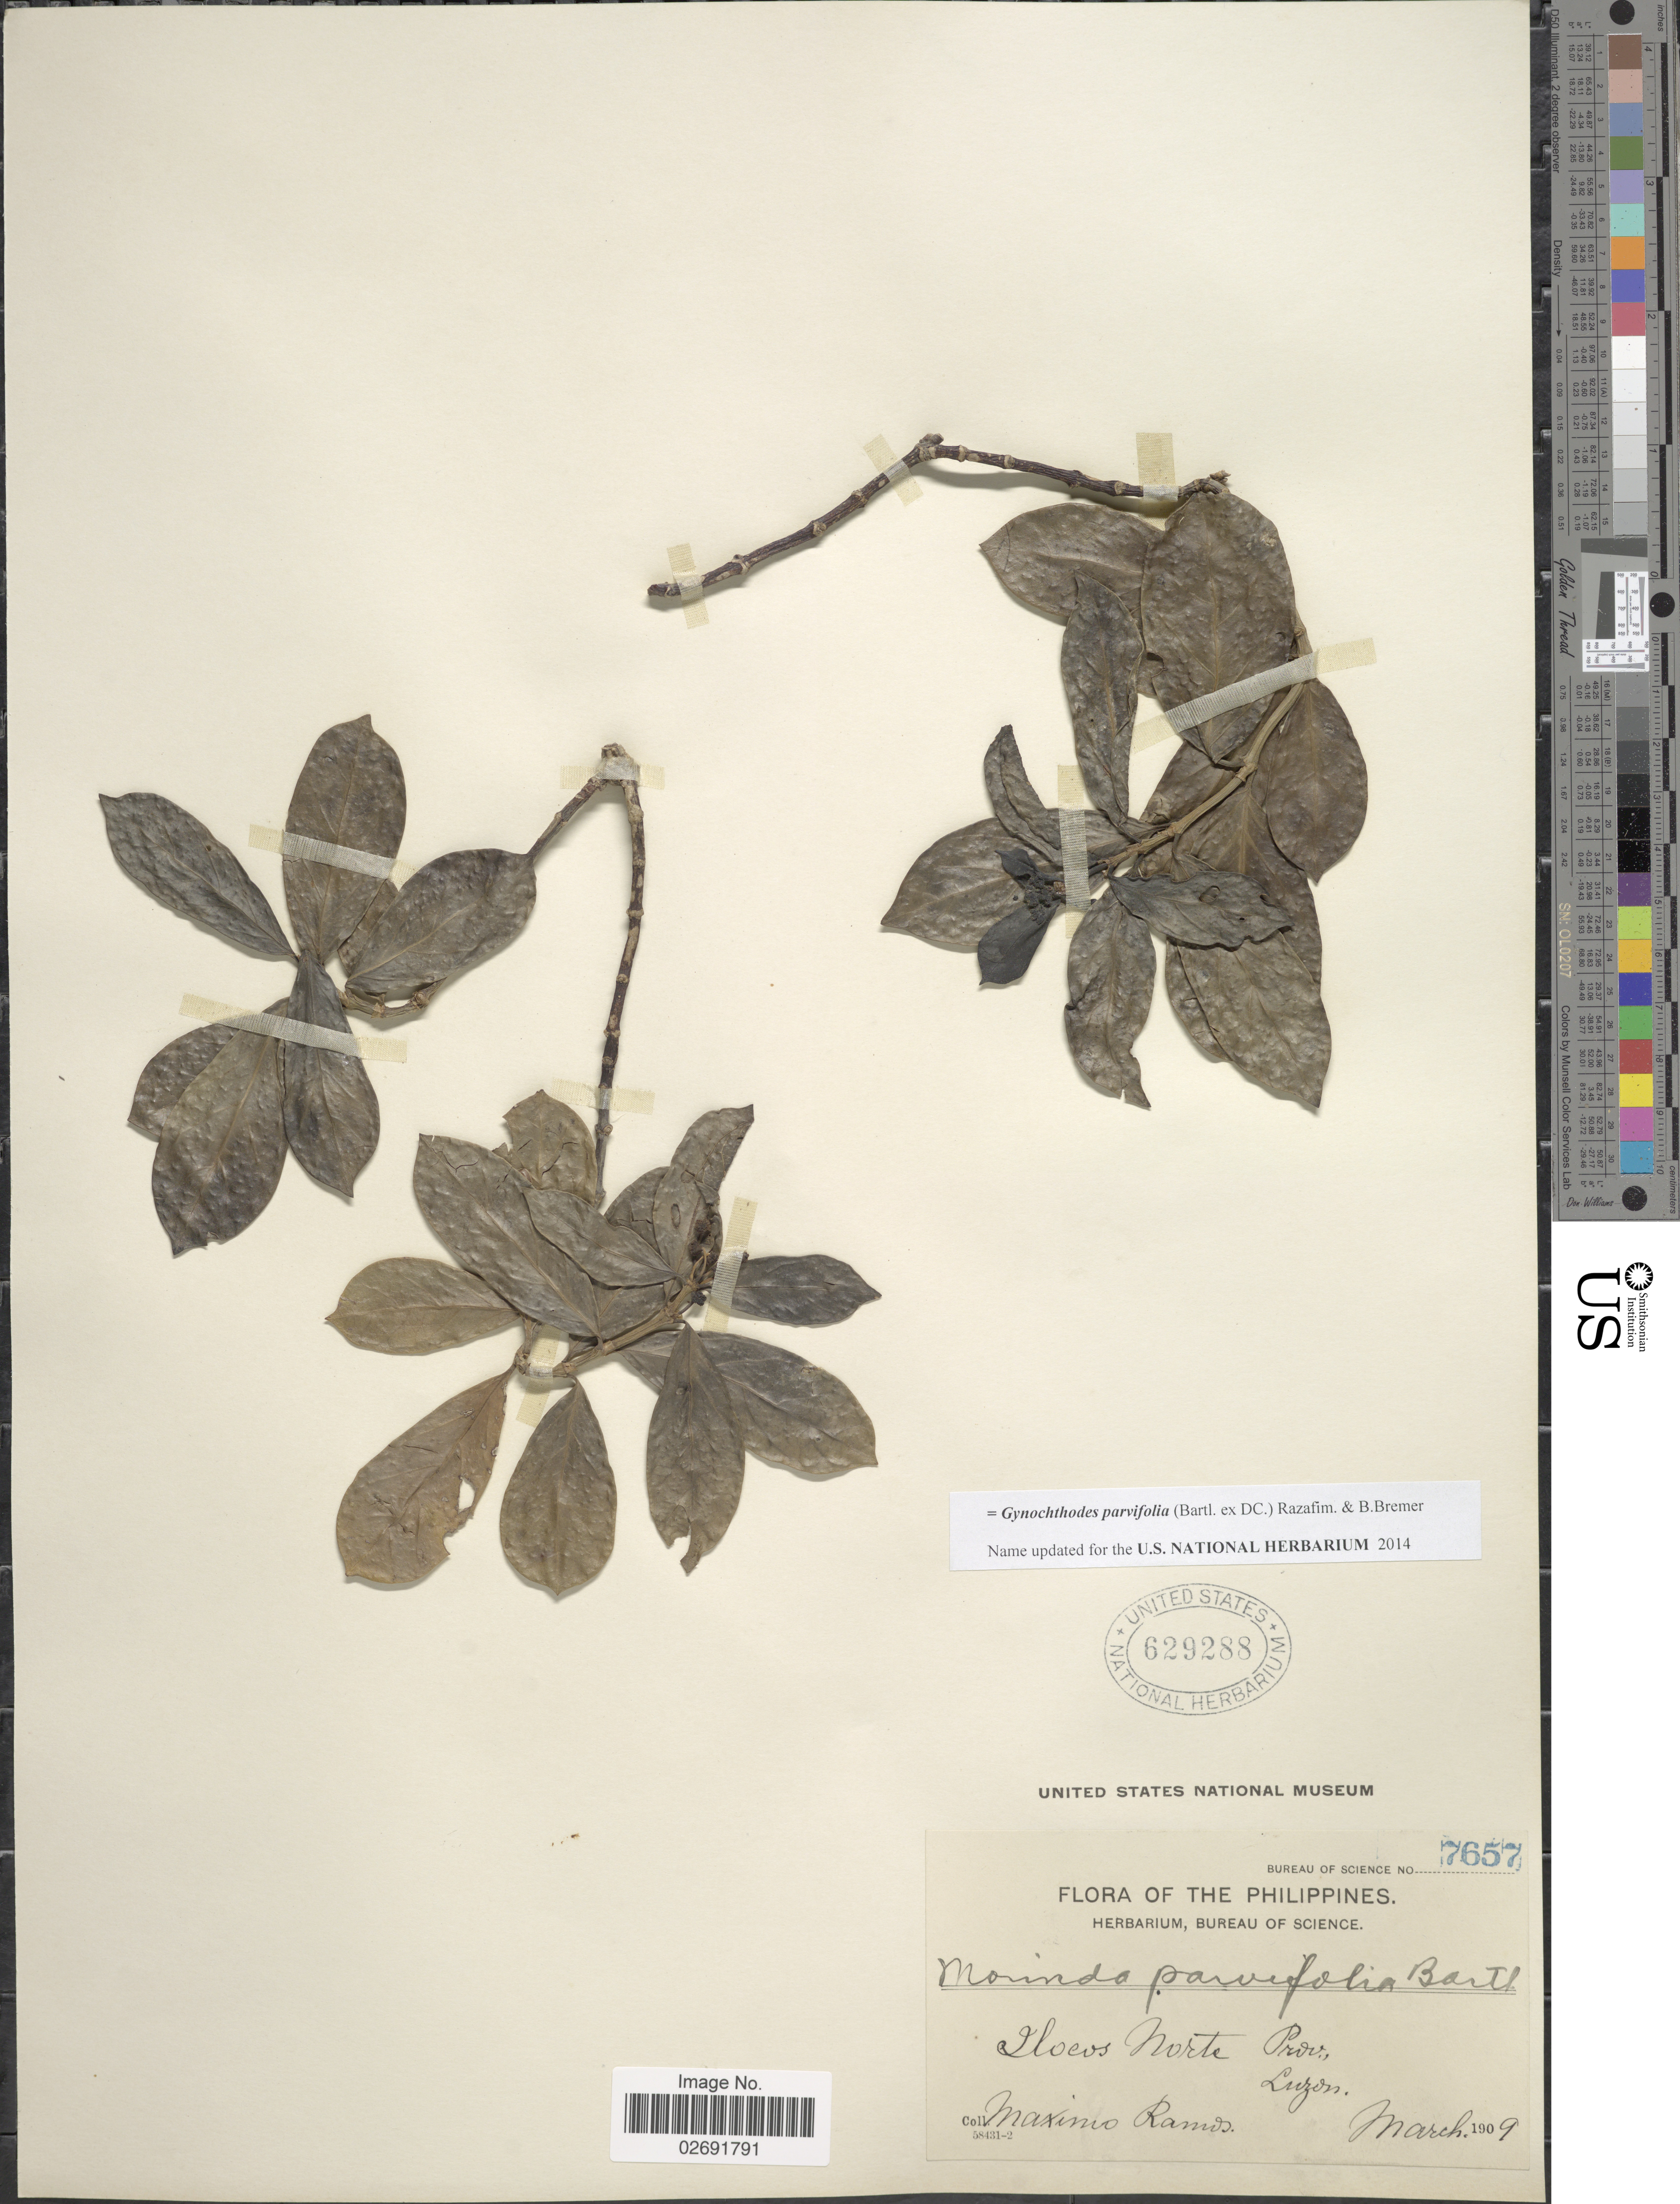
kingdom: Plantae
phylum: Tracheophyta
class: Magnoliopsida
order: Gentianales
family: Rubiaceae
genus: Gynochthodes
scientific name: Gynochthodes parvifolia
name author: (Bartl. ex DC.) Razafim. & B. Bremer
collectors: M. Ramos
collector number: Bureau of Science 7657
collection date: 1909-03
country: Philippines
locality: Ilocos Norte Province, Luzon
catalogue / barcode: US 629288